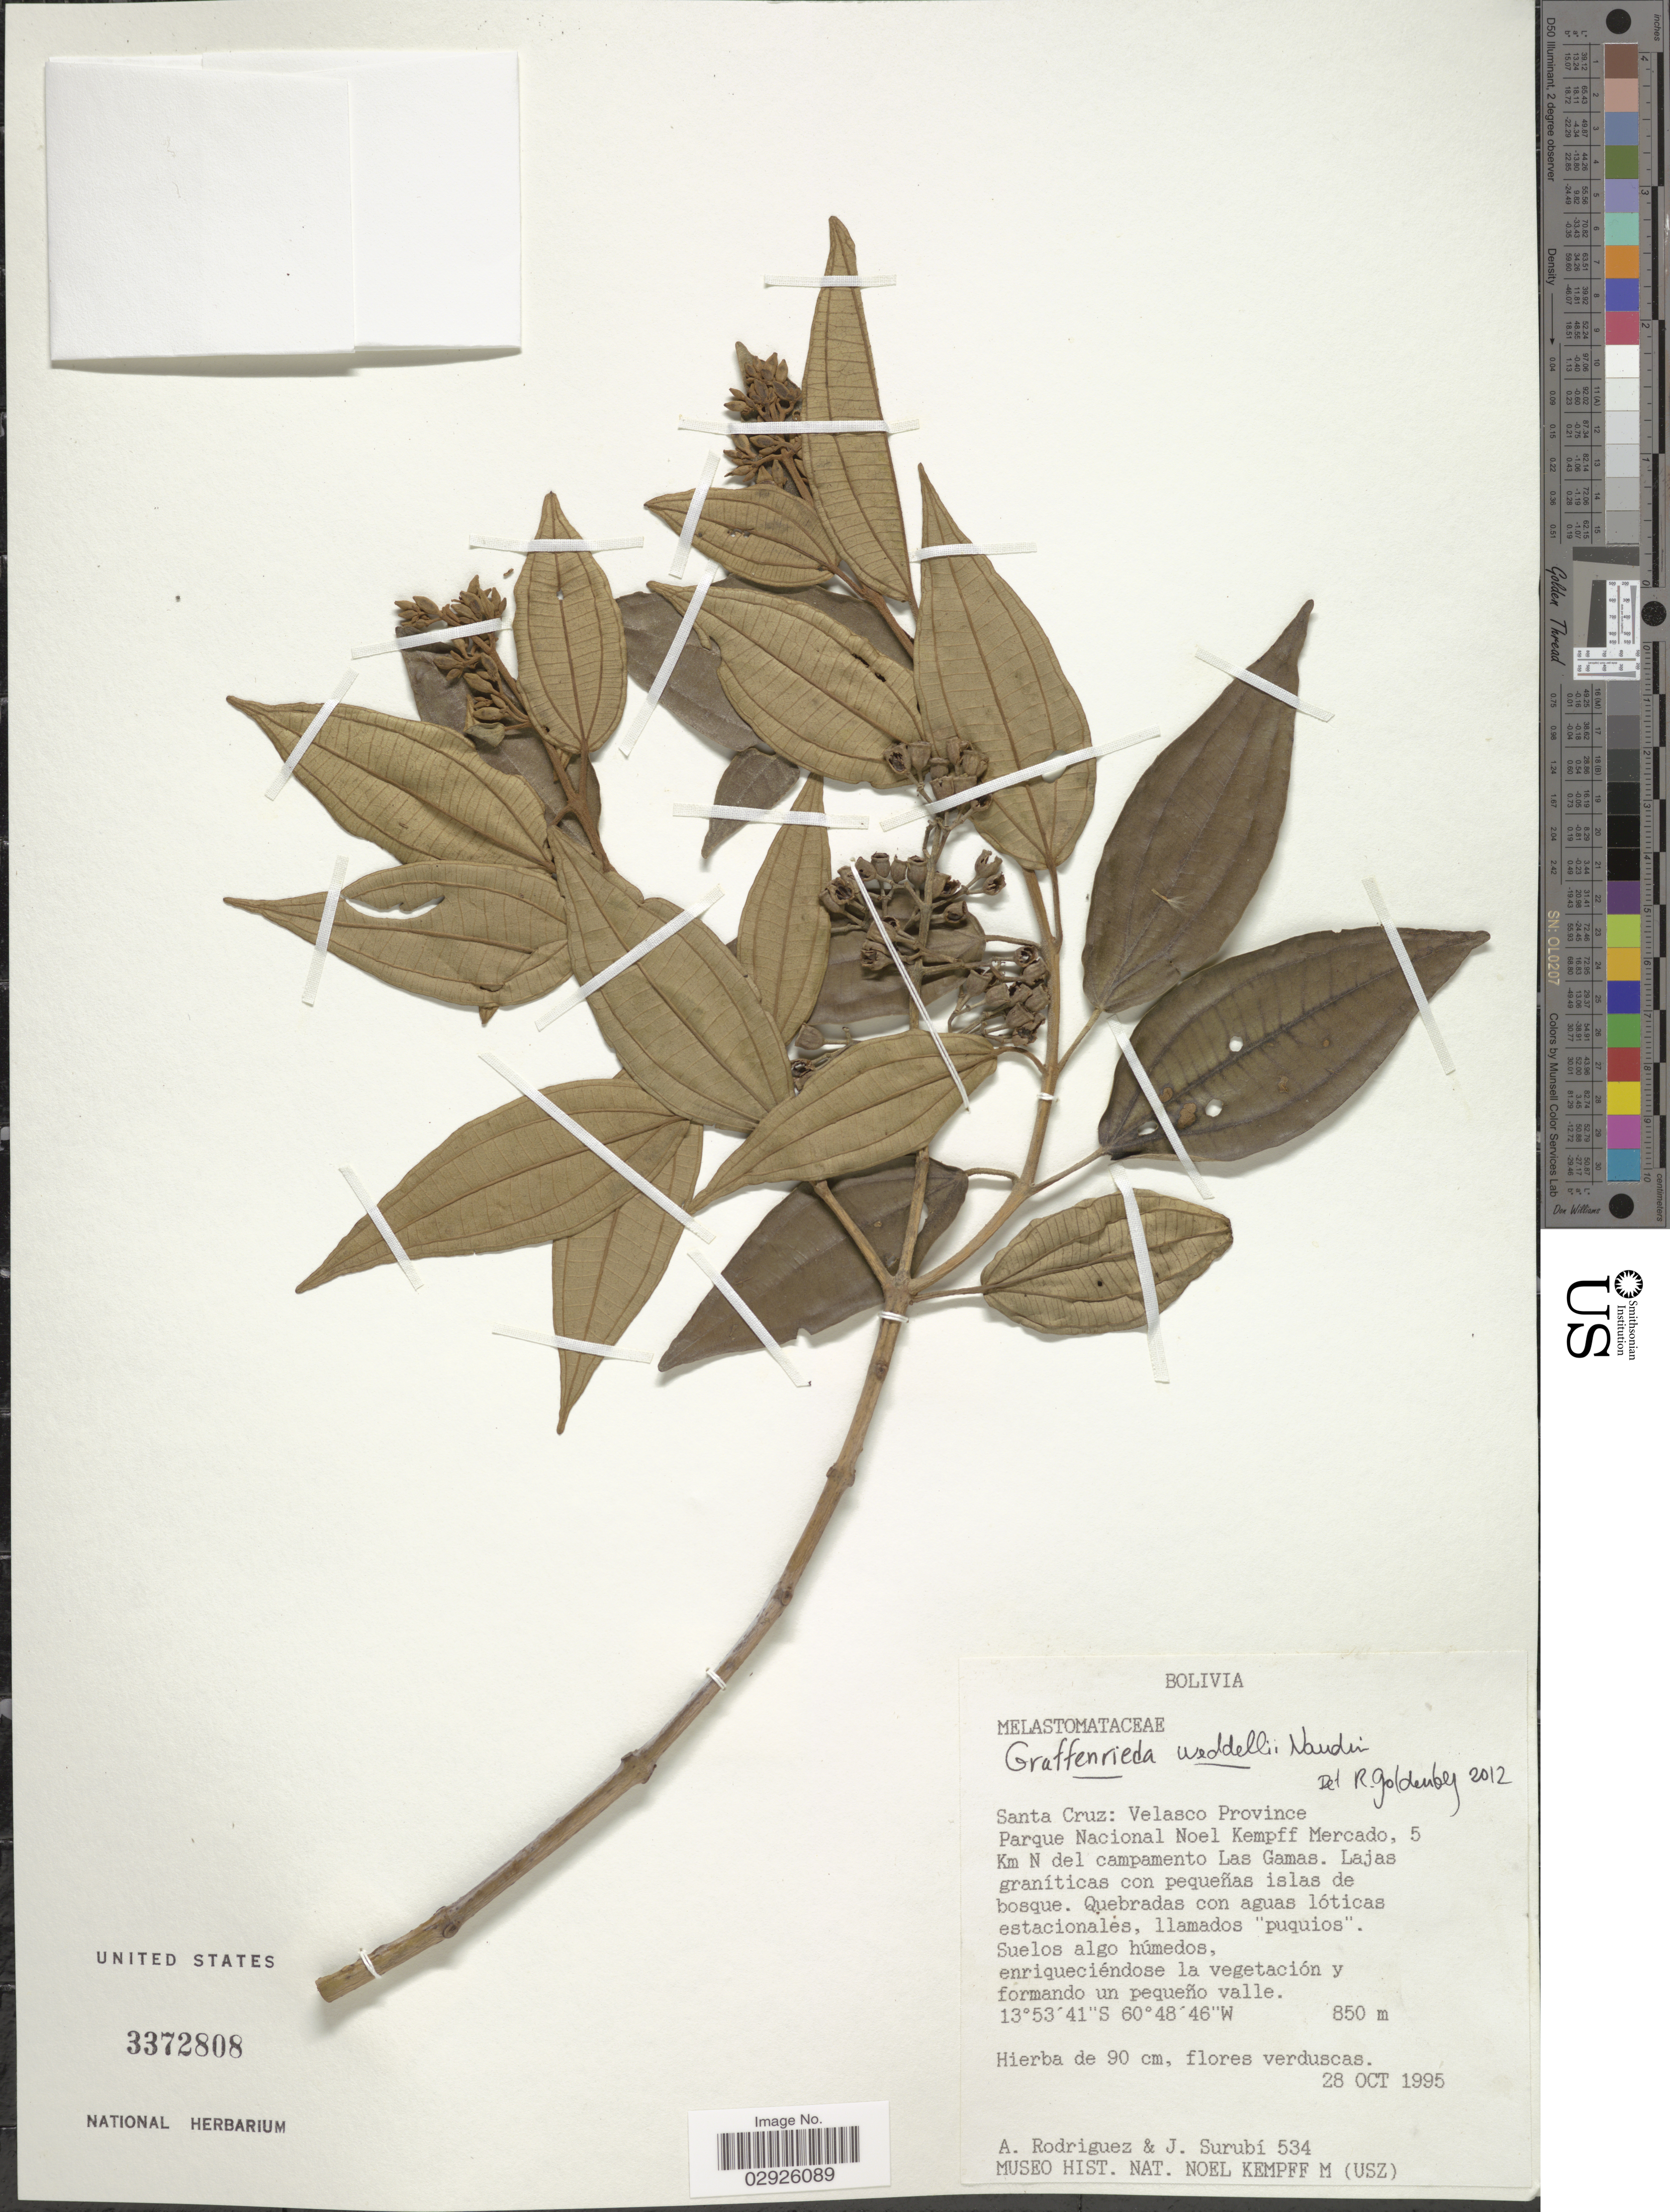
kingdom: Plantae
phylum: Tracheophyta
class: Magnoliopsida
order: Myrtales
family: Melastomataceae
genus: Graffenrieda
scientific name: Graffenrieda weddellii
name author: Naudin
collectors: A. Rodriguez & J. Surubí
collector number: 534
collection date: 1995-10-28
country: Bolivia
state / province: Santa Cruz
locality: Velasco Province. Parque Nacional Noel Kempff Mercado, 5 Km N del campamento Las Gamas.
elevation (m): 850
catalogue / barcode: US 3372808